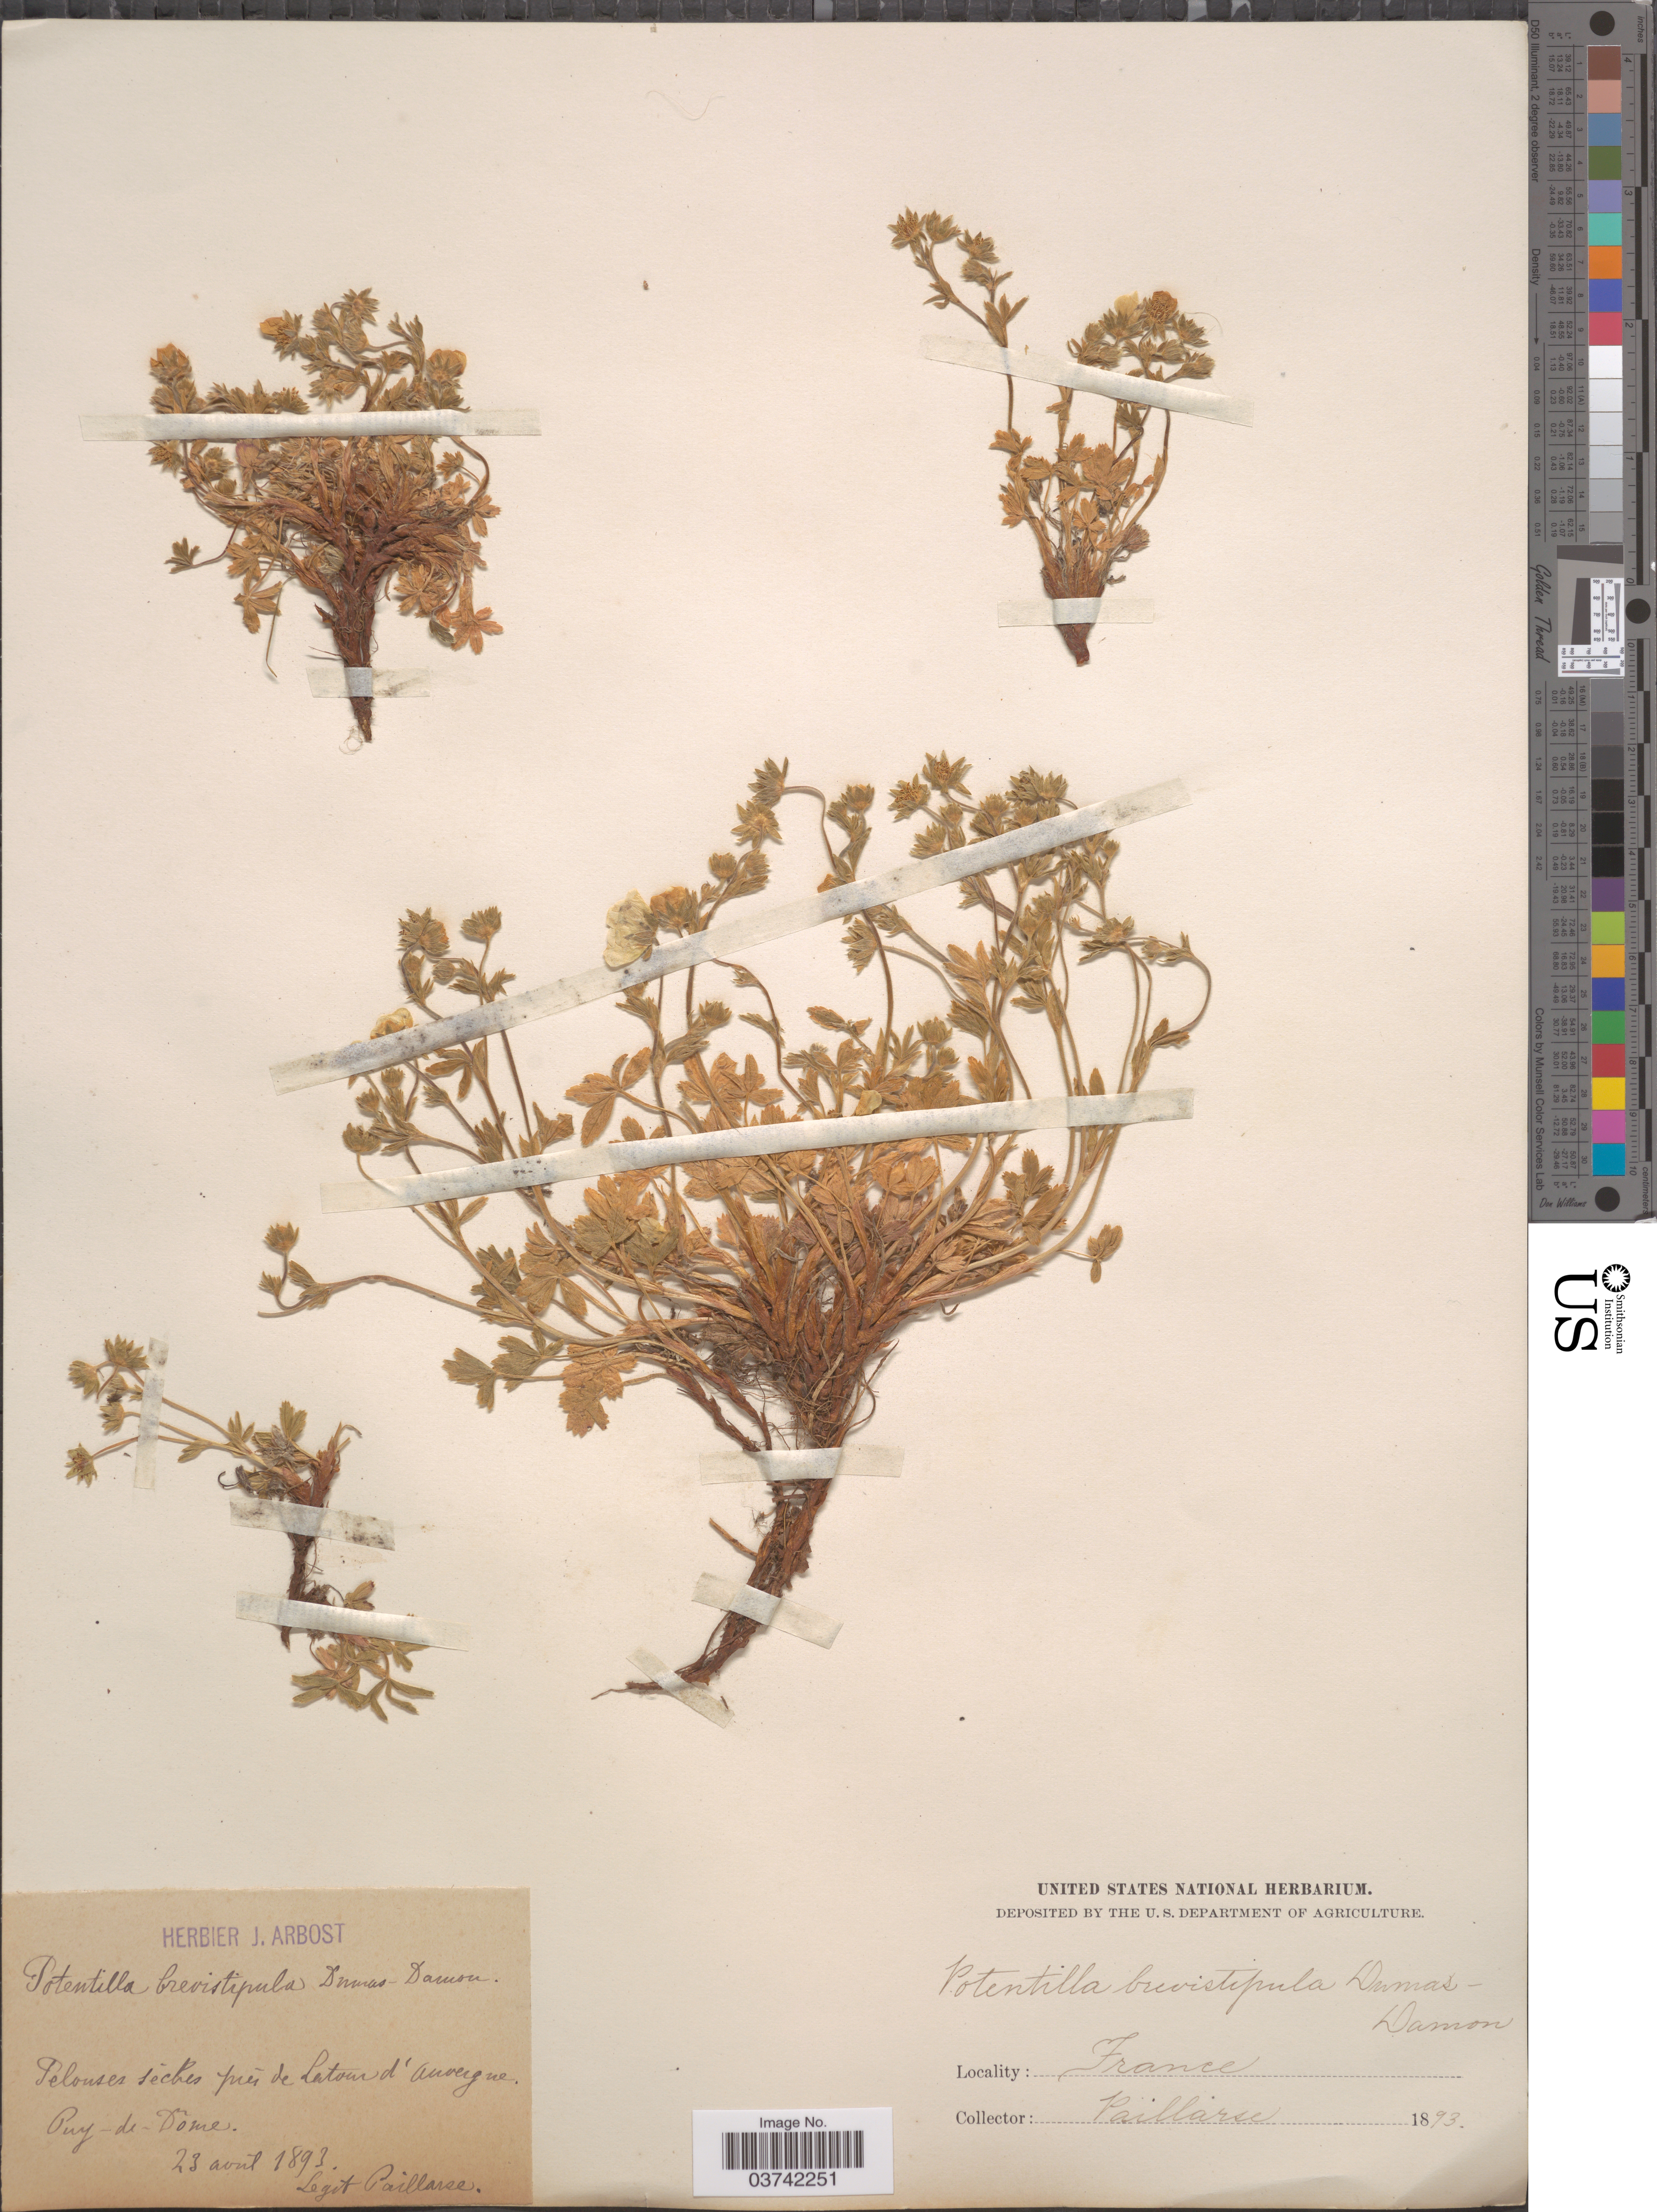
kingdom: Plantae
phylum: Tracheophyta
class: Magnoliopsida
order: Rosales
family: Rosaceae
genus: Potentilla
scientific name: Potentilla brevistipula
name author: Dum.-Dam.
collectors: Paillarse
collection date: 1893-04-23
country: France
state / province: Auvergne-Rhône-Alpes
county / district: Puy-de-Dôme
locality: Pelouses séches près de Latour d'Auvergne. Puy-de-Dôme.